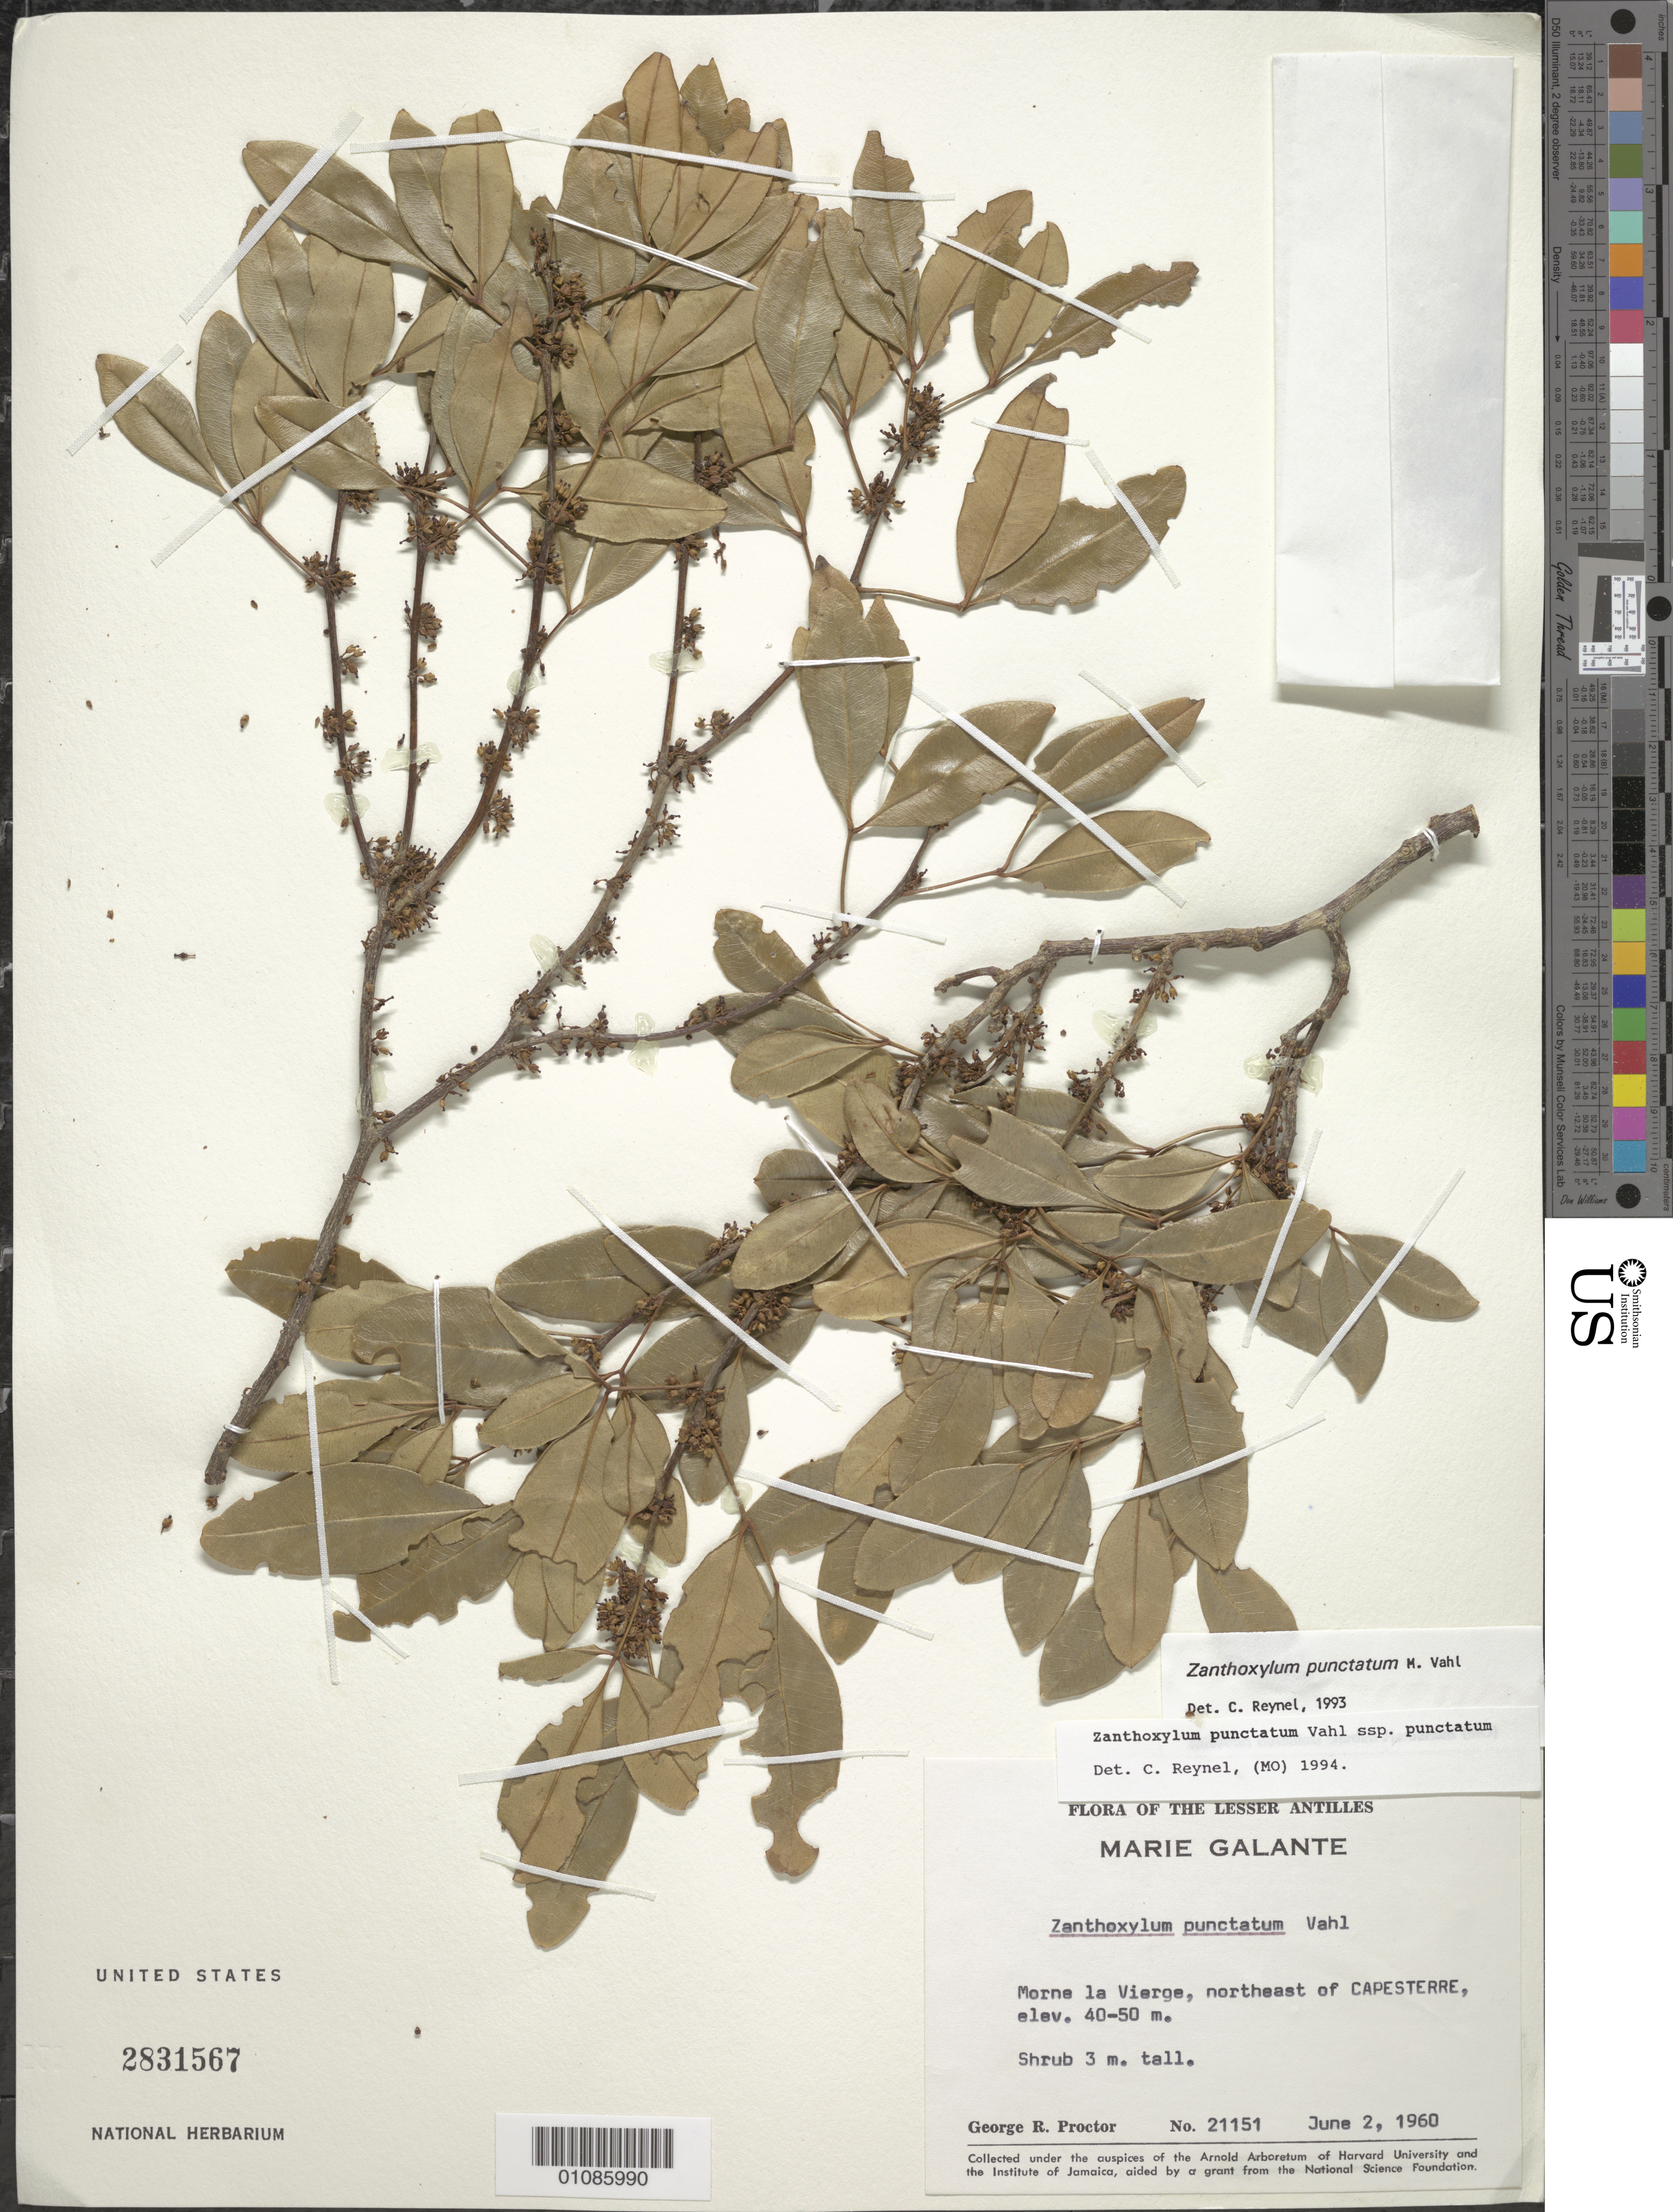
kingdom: Plantae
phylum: Tracheophyta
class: Magnoliopsida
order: Sapindales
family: Rutaceae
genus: Zanthoxylum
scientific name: Zanthoxylum punctatum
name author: Vahl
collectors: G. R. Proctor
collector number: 21151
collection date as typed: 02 Jun 1960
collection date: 1960-06-02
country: Guadeloupe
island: Marie Galante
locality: NE of Capesterre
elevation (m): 40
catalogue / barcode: US 2831567